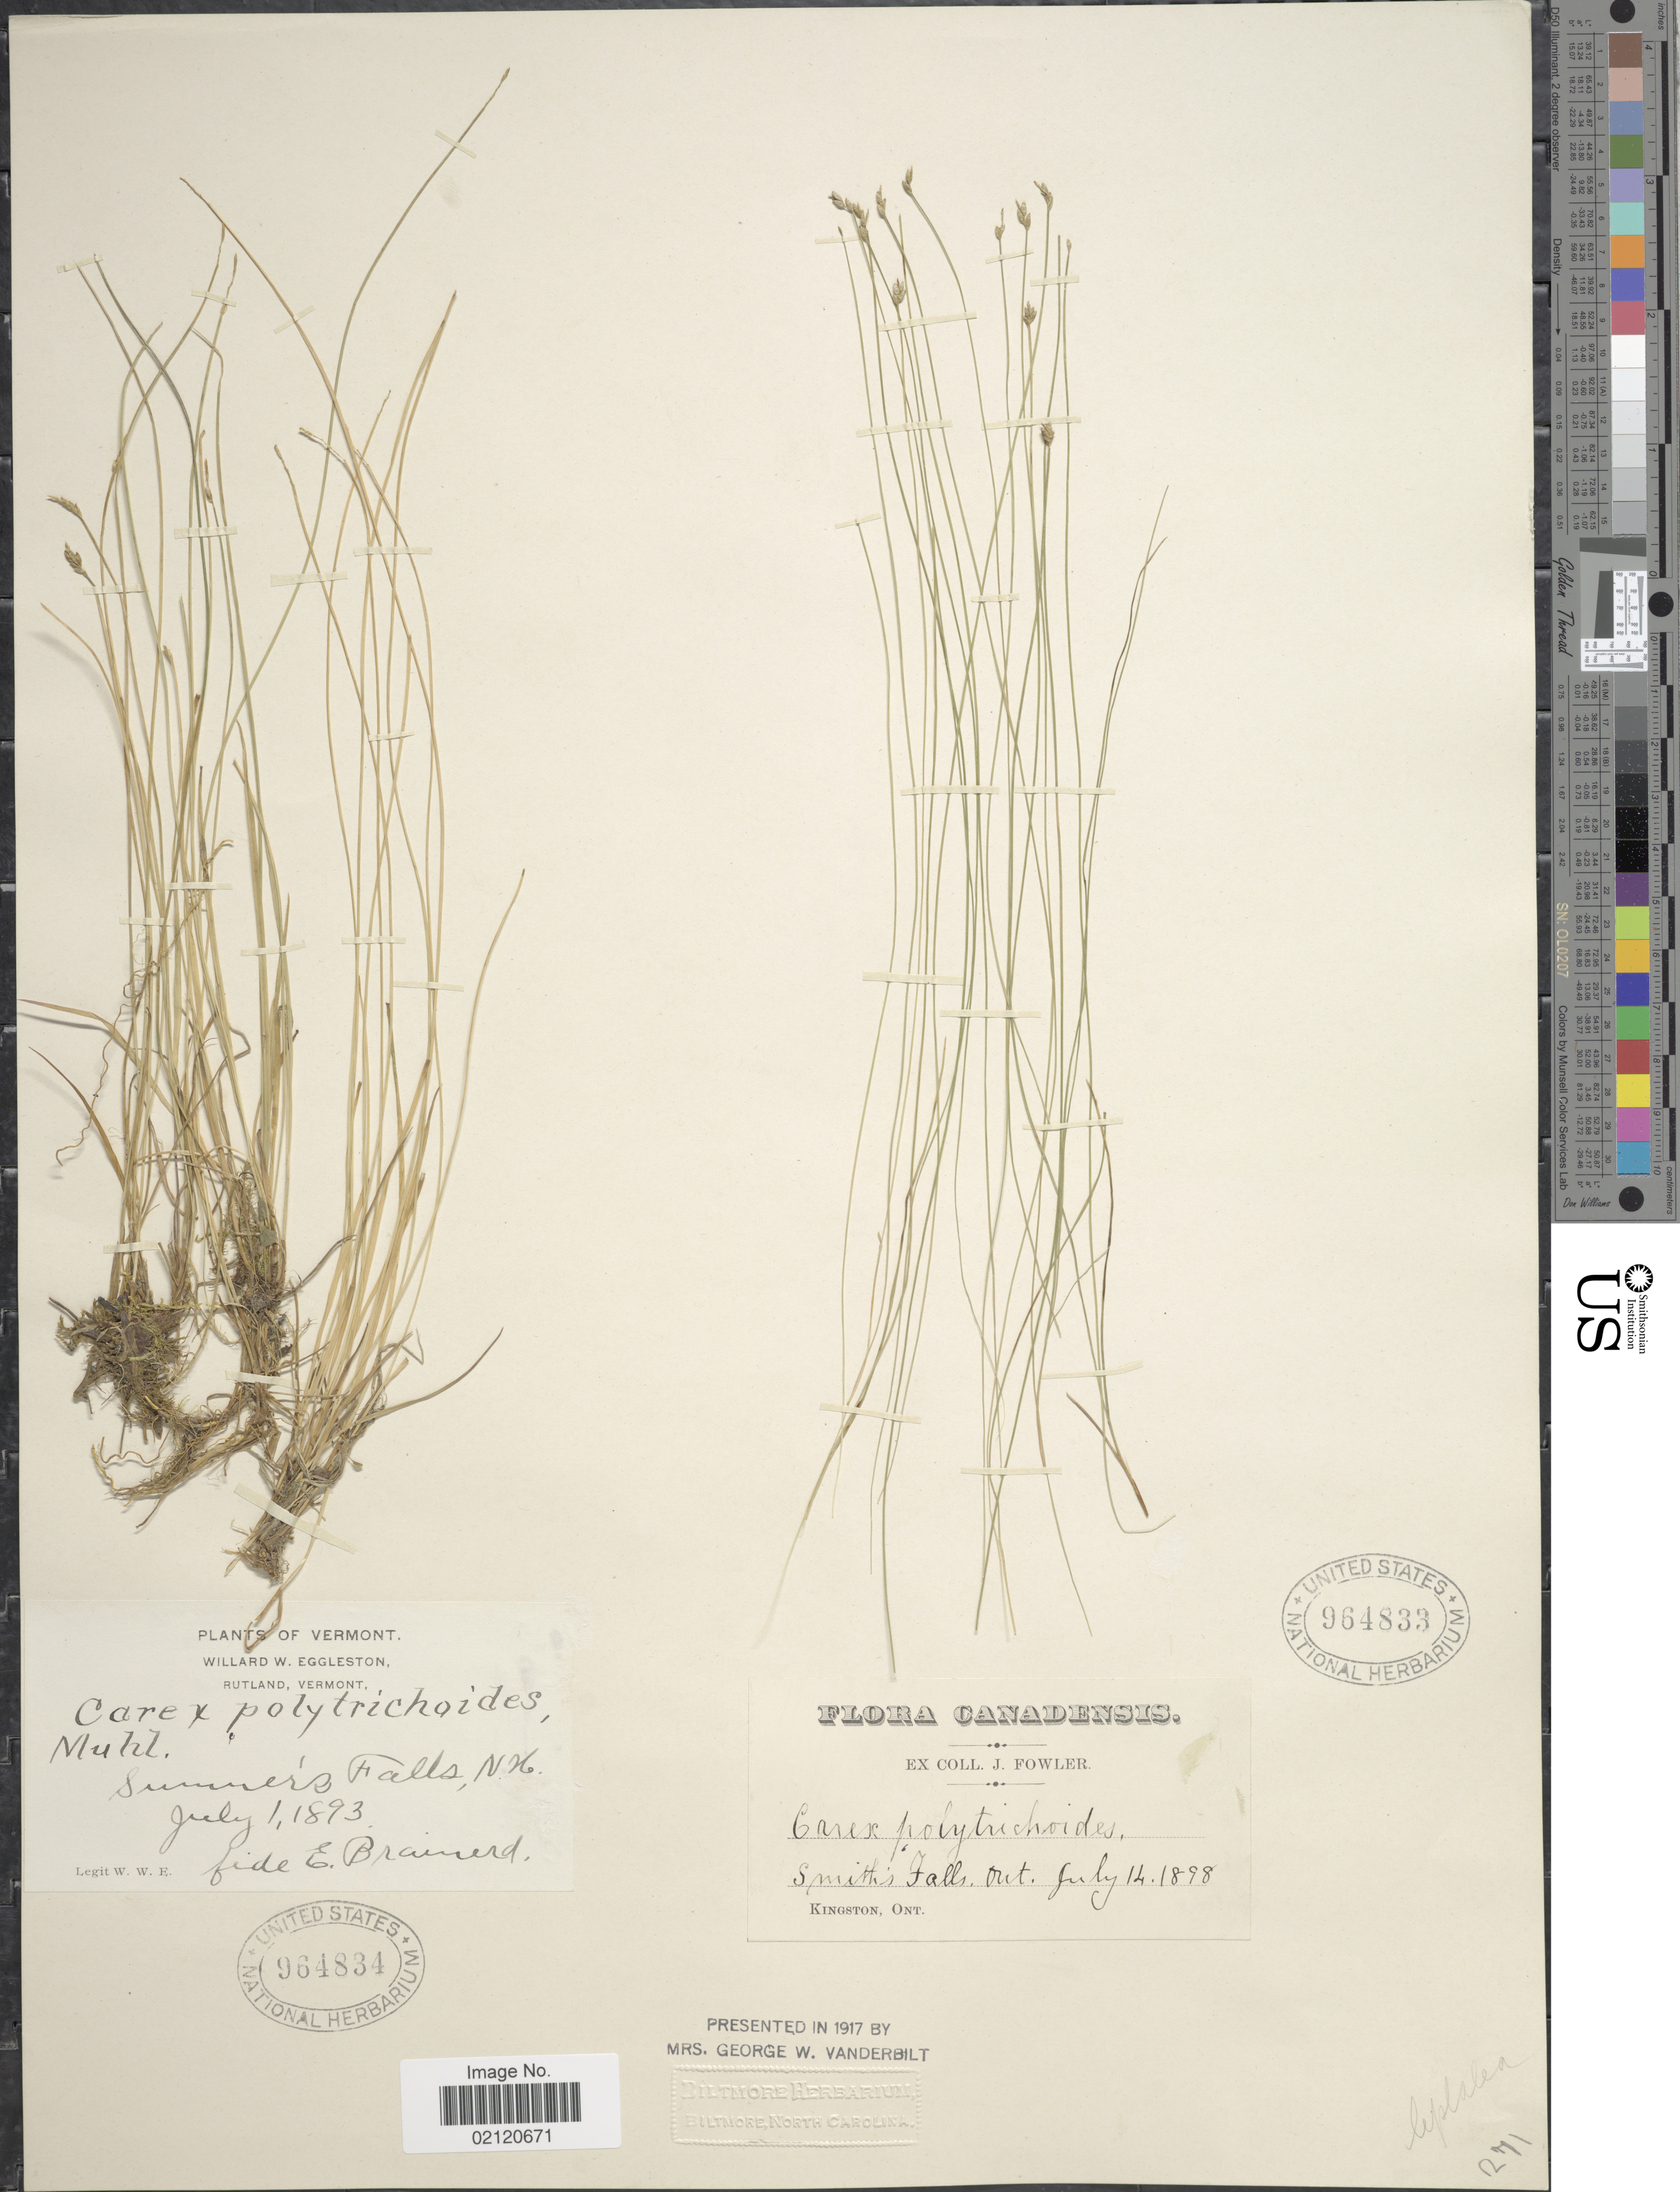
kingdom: Plantae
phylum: Tracheophyta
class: Liliopsida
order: Poales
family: Cyperaceae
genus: Carex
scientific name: Carex leptalea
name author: Wahlenb.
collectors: J. P. Fowler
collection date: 1898-07-14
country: Canada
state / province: Ontario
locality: Smith's Falls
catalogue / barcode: US 964833-2